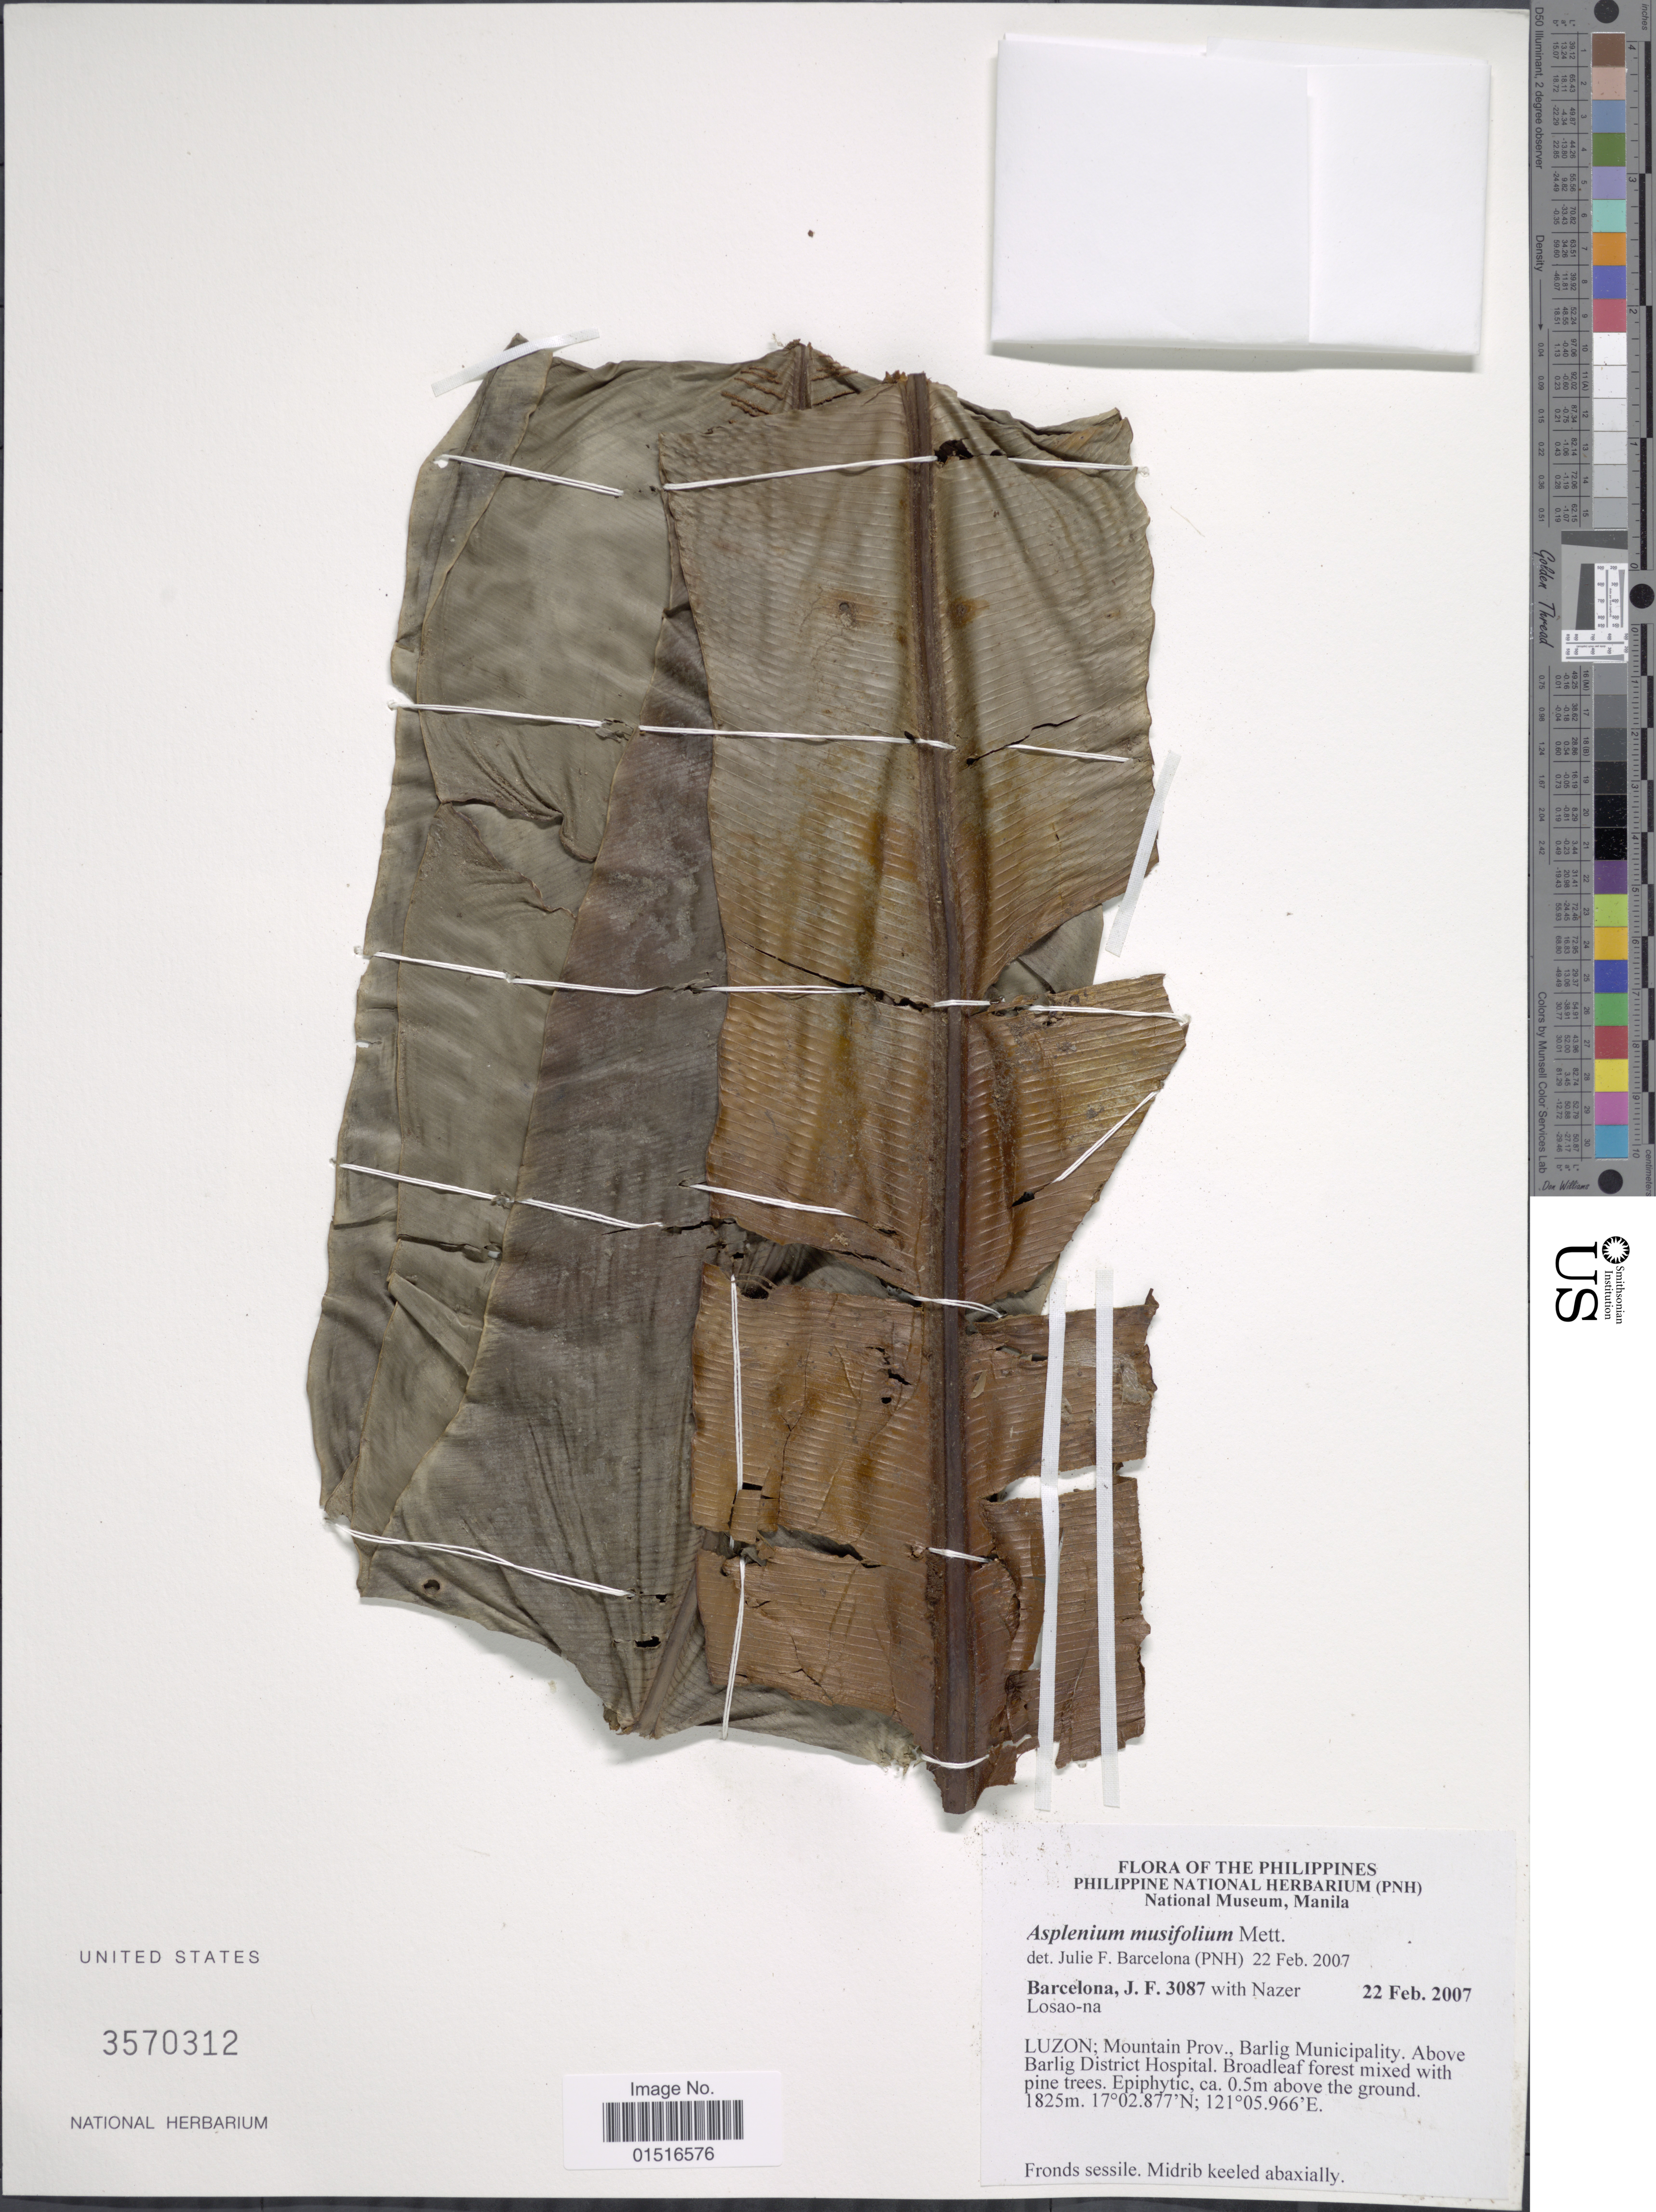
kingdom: Plantae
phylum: Tracheophyta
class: Polypodiopsida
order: Polypodiales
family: Aspleniaceae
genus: Asplenium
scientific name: Asplenium musifolium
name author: Mett.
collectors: J. F. Barcelona & N. Losao-na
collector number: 3087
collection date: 2007-02-22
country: Philippines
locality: Luzon: Mountain prov., Barlig Municipality, above Barlig District Hospital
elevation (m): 1825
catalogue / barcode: US 3570312